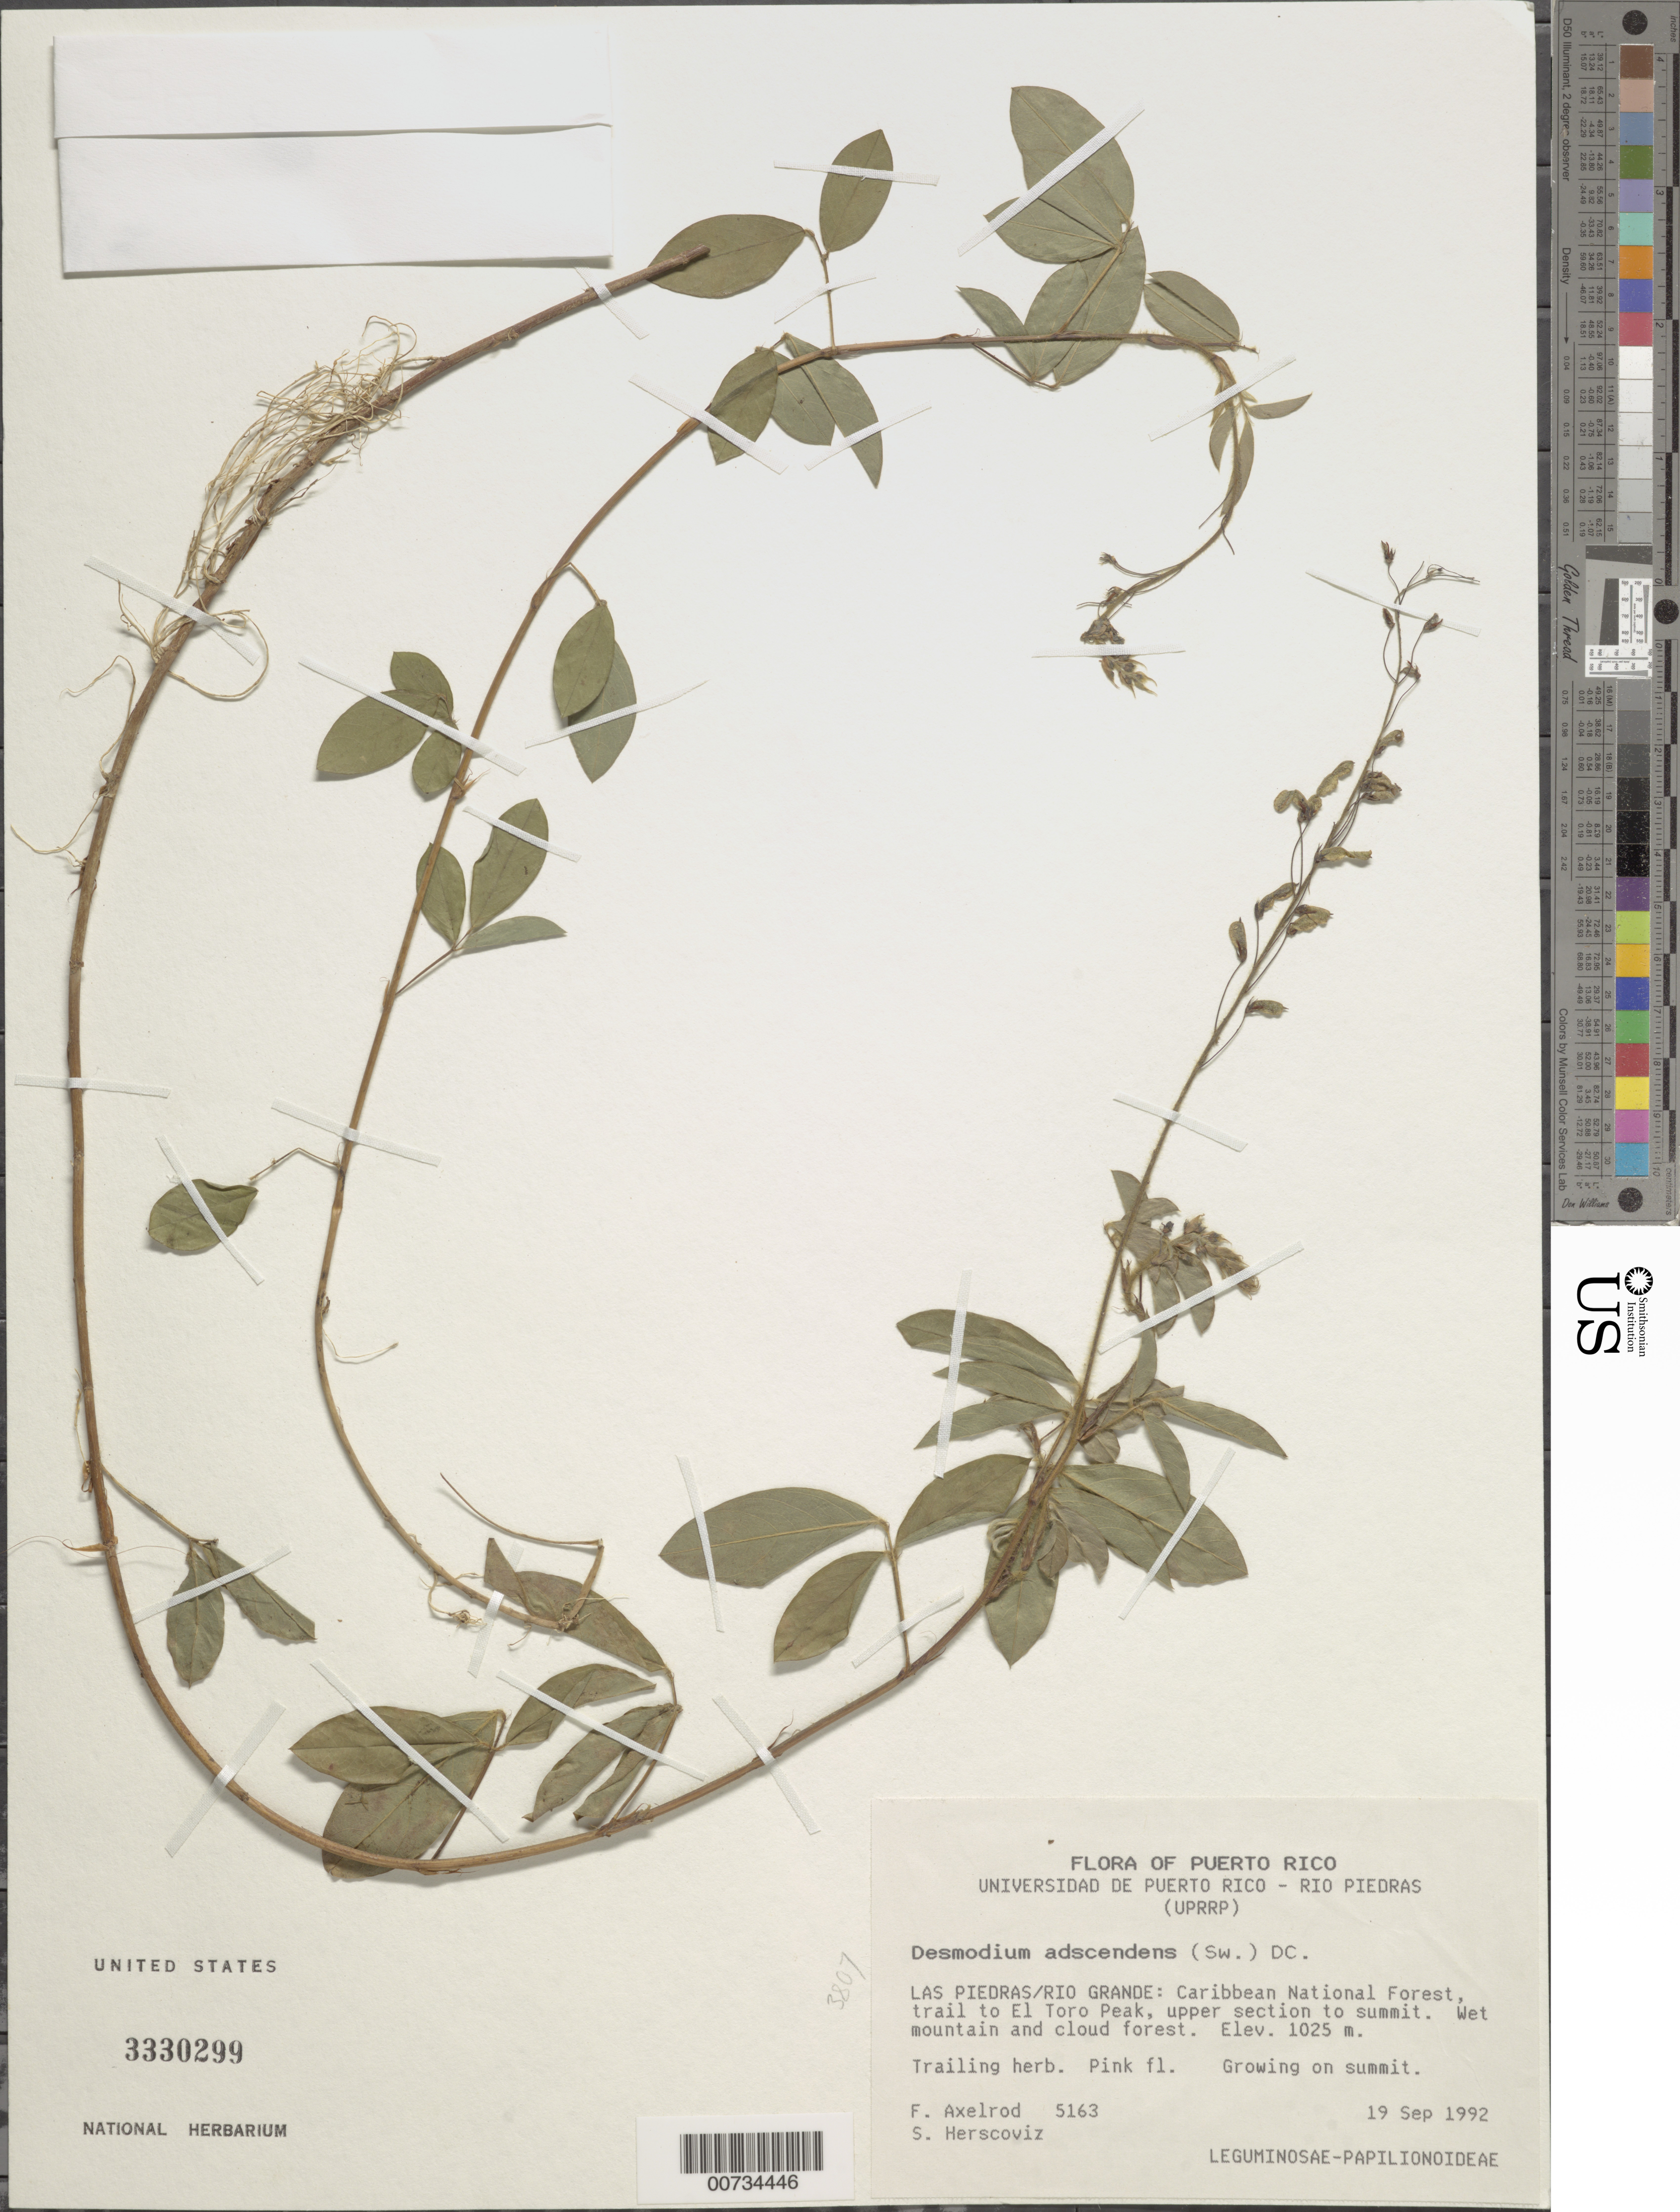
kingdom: Plantae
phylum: Tracheophyta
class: Magnoliopsida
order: Fabales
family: Fabaceae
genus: Grona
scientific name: Grona adscendens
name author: (Sw.) H. Ohashi & K. Ohashi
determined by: Strong, Mark T., (BOT), Smithsonian Institution - National Museum of Natural History (UNITED STATES)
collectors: F. S. Axelrod & S. Herscoviz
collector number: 5163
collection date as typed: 19 Sep 1992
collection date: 1992-09-19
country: Puerto Rico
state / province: Río Grande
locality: Las Piedras/Rio Grande: Carib. Natl. Forest, trail to El Toro Peak, upper section to summit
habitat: Wet mountain and cloud forest, growing on summit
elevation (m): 1025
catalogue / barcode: US 3330299